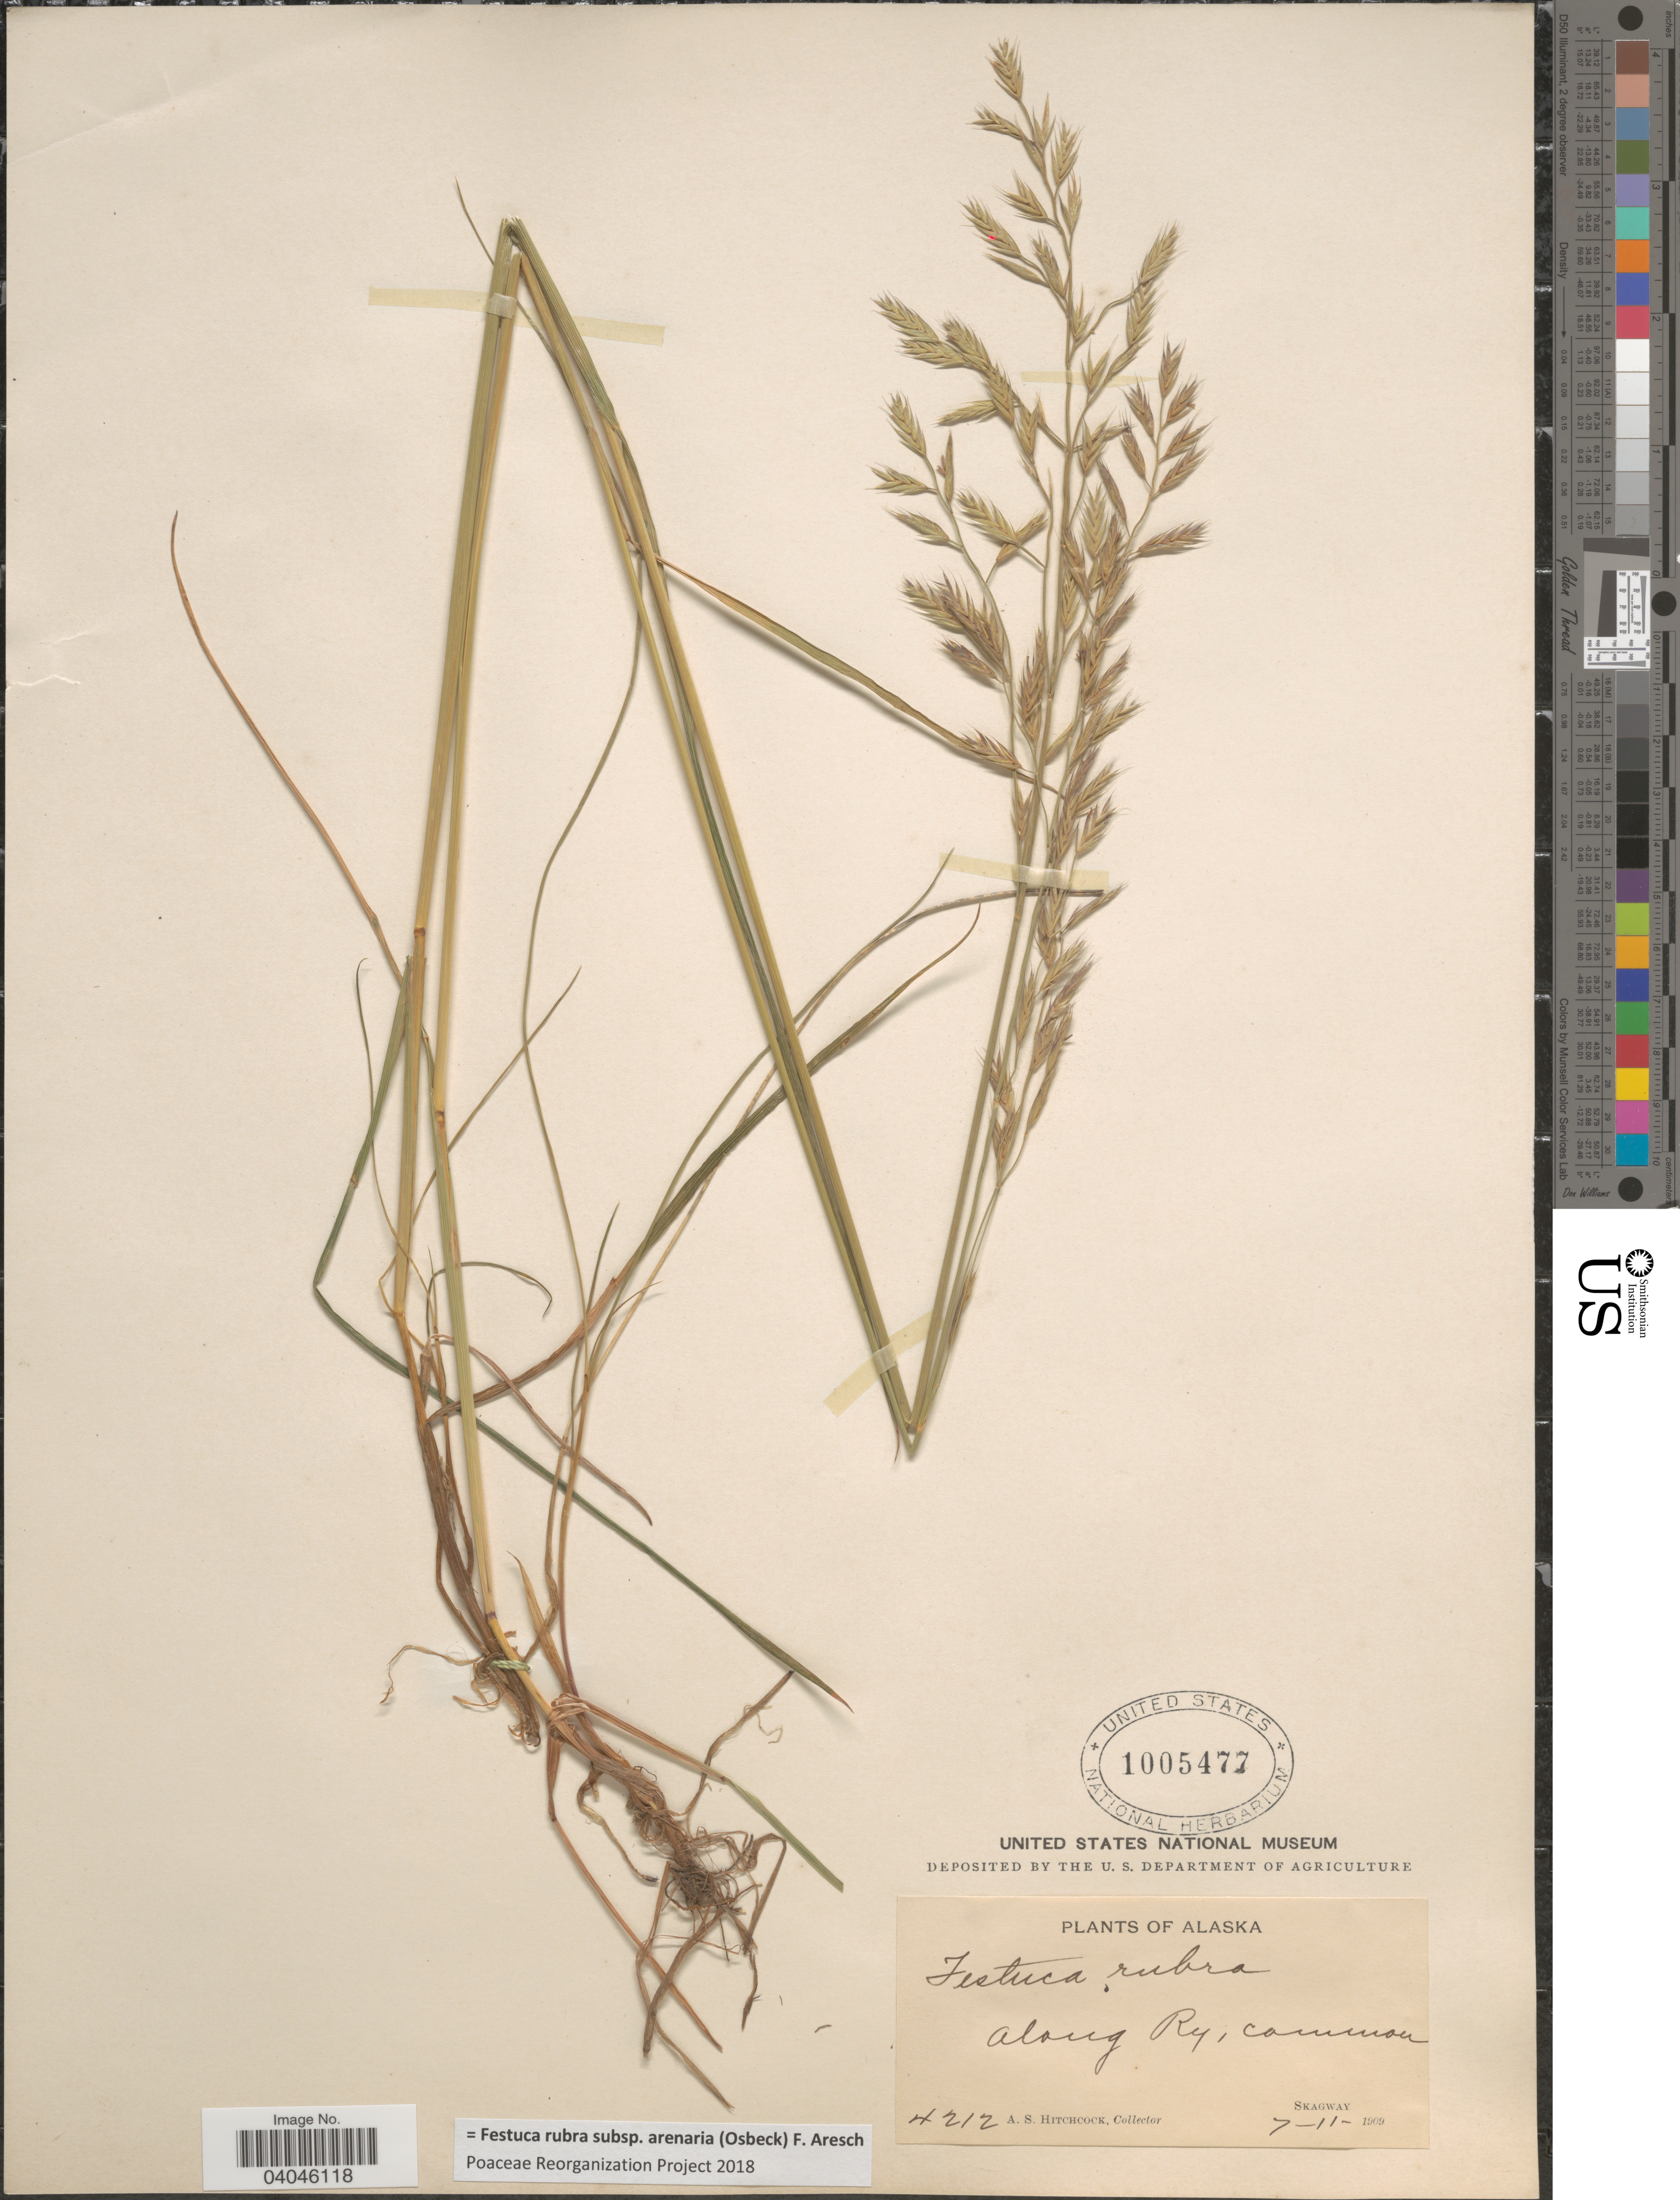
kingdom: Plantae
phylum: Tracheophyta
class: Liliopsida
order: Poales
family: Poaceae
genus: Festuca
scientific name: Festuca rubra subsp. arenaria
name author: (Osbeck) F. Aresch.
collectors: A. S. Hitchcock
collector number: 4212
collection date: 1909-11-07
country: United States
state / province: Alaska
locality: Along Ry, Skagway.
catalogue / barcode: US 1005477